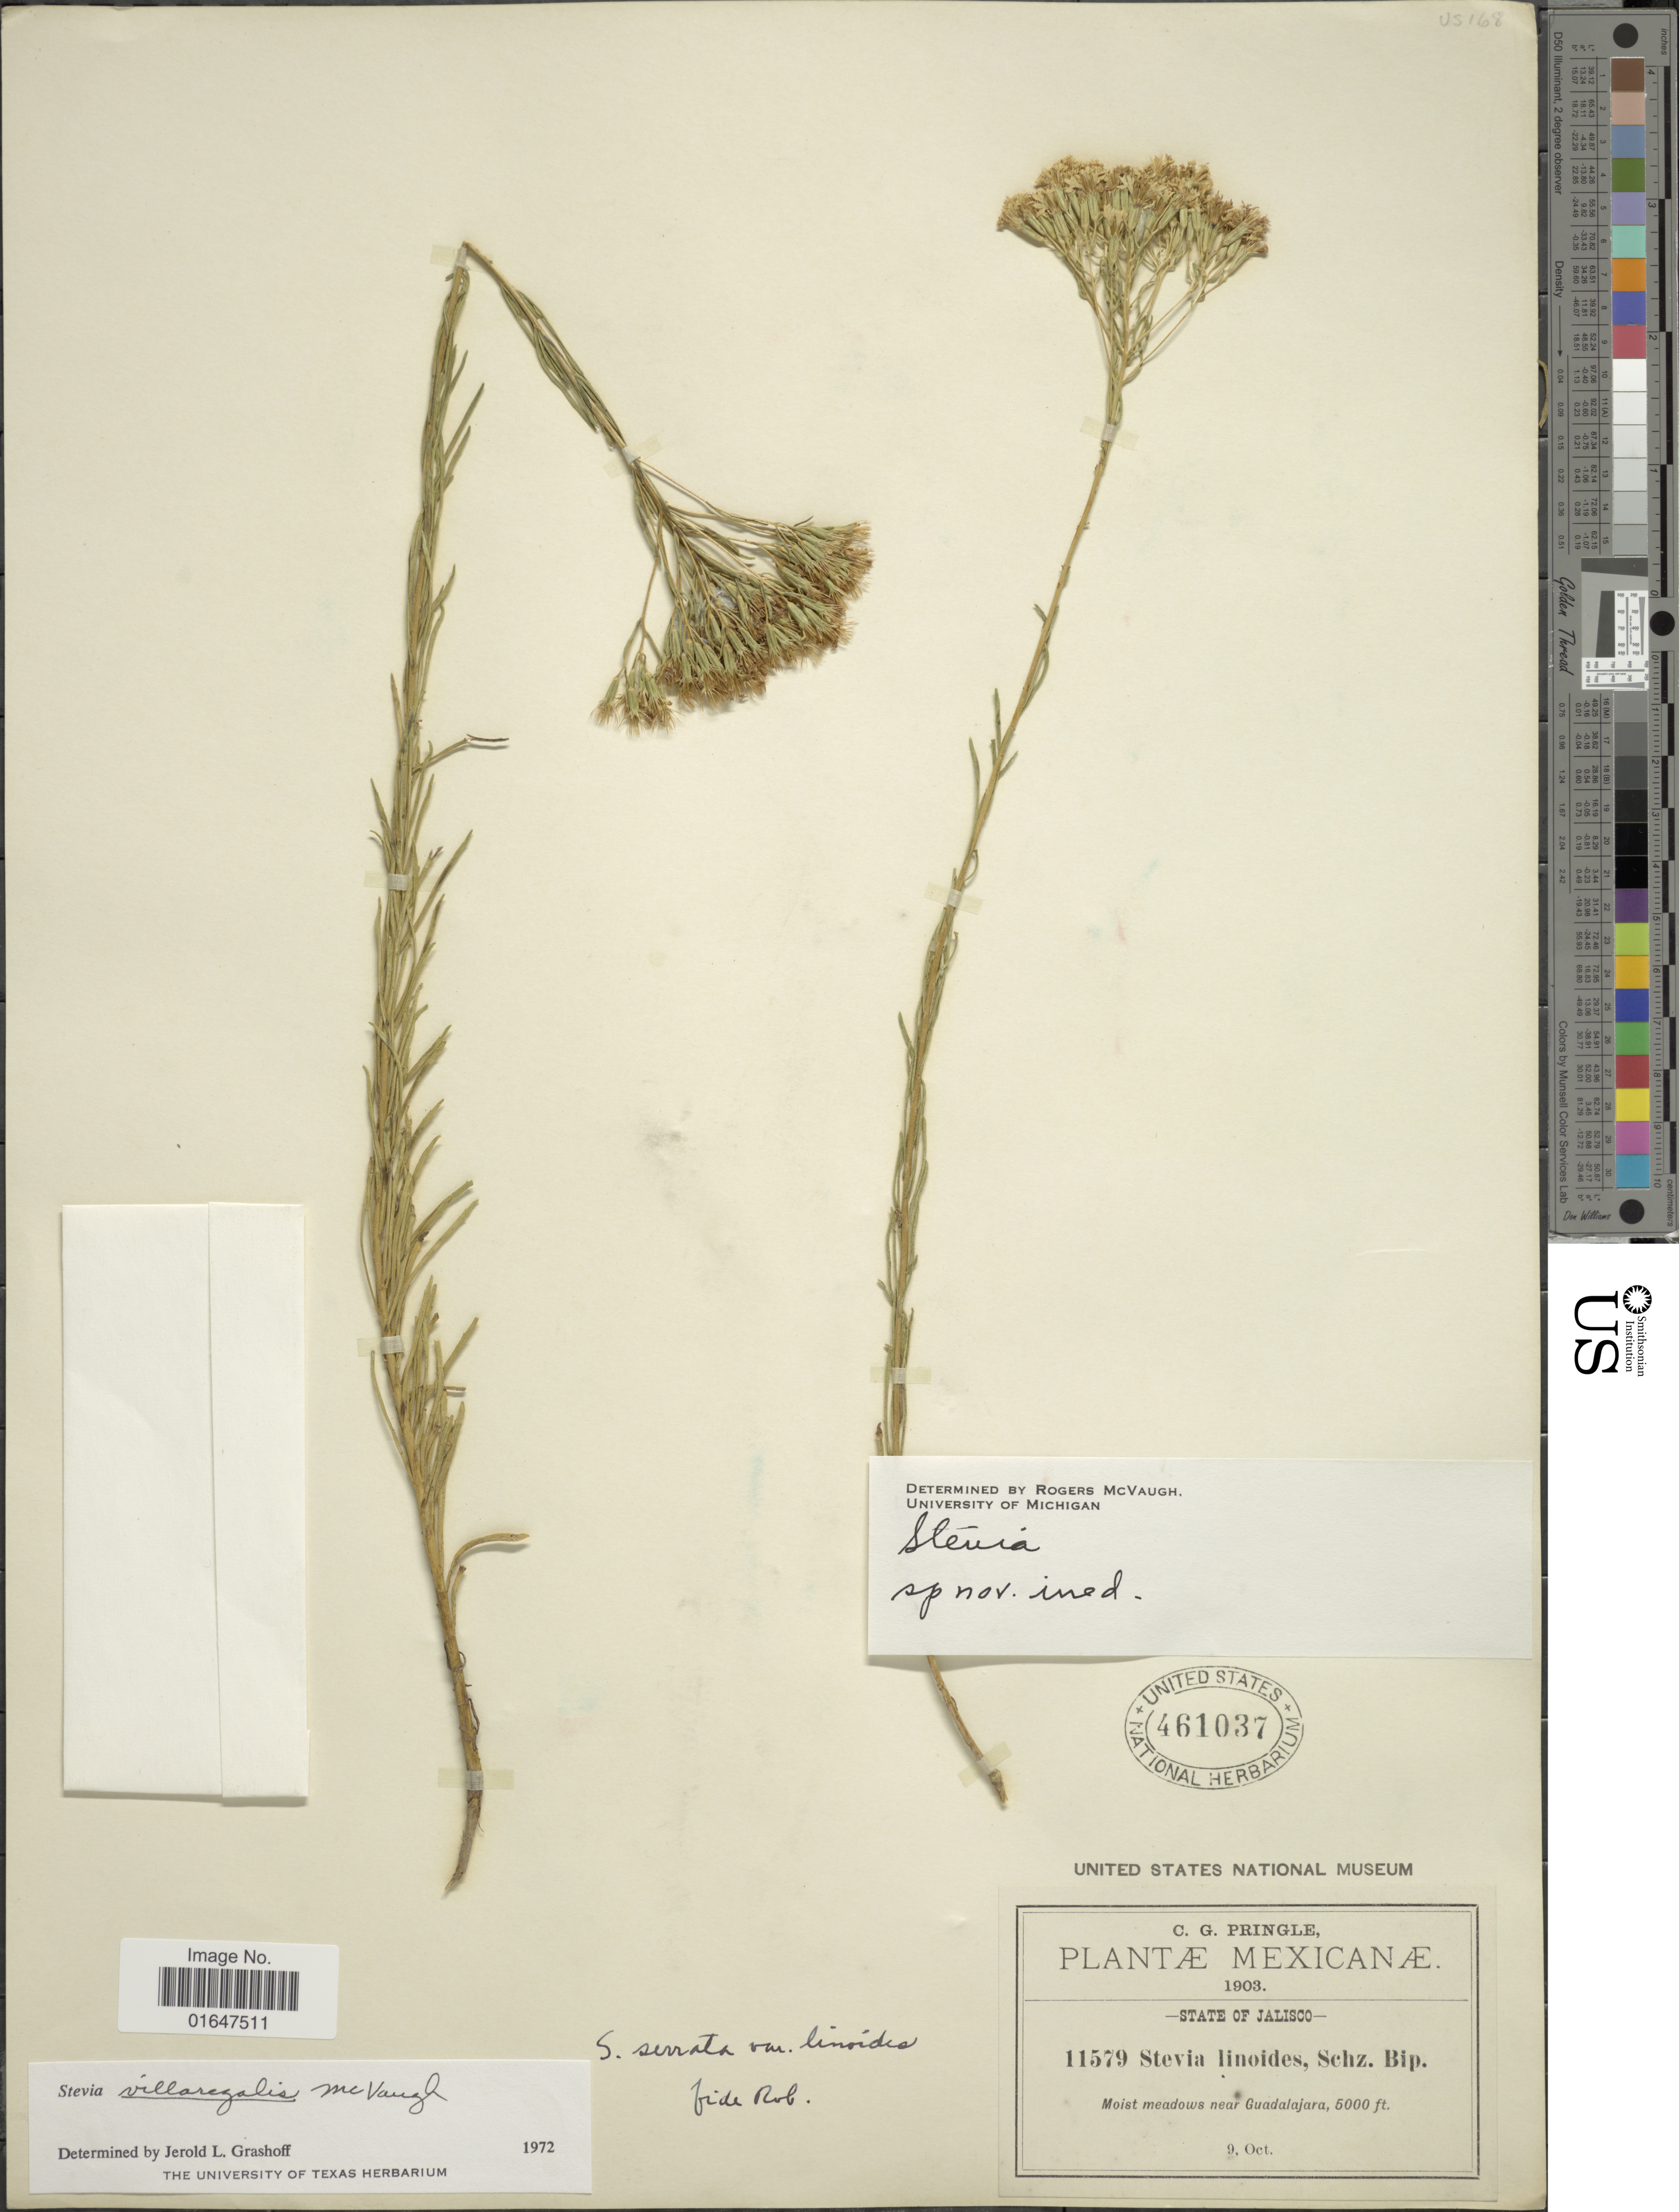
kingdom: Plantae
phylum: Tracheophyta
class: Magnoliopsida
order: Asterales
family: Asteraceae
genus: Stevia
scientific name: Stevia villaregalis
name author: McVaugh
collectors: C. G. Pringle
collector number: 11579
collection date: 1903-10-09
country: Mexico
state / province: Jalisco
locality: Mexicanae, near Guadalajara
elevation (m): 1524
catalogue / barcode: US 461037